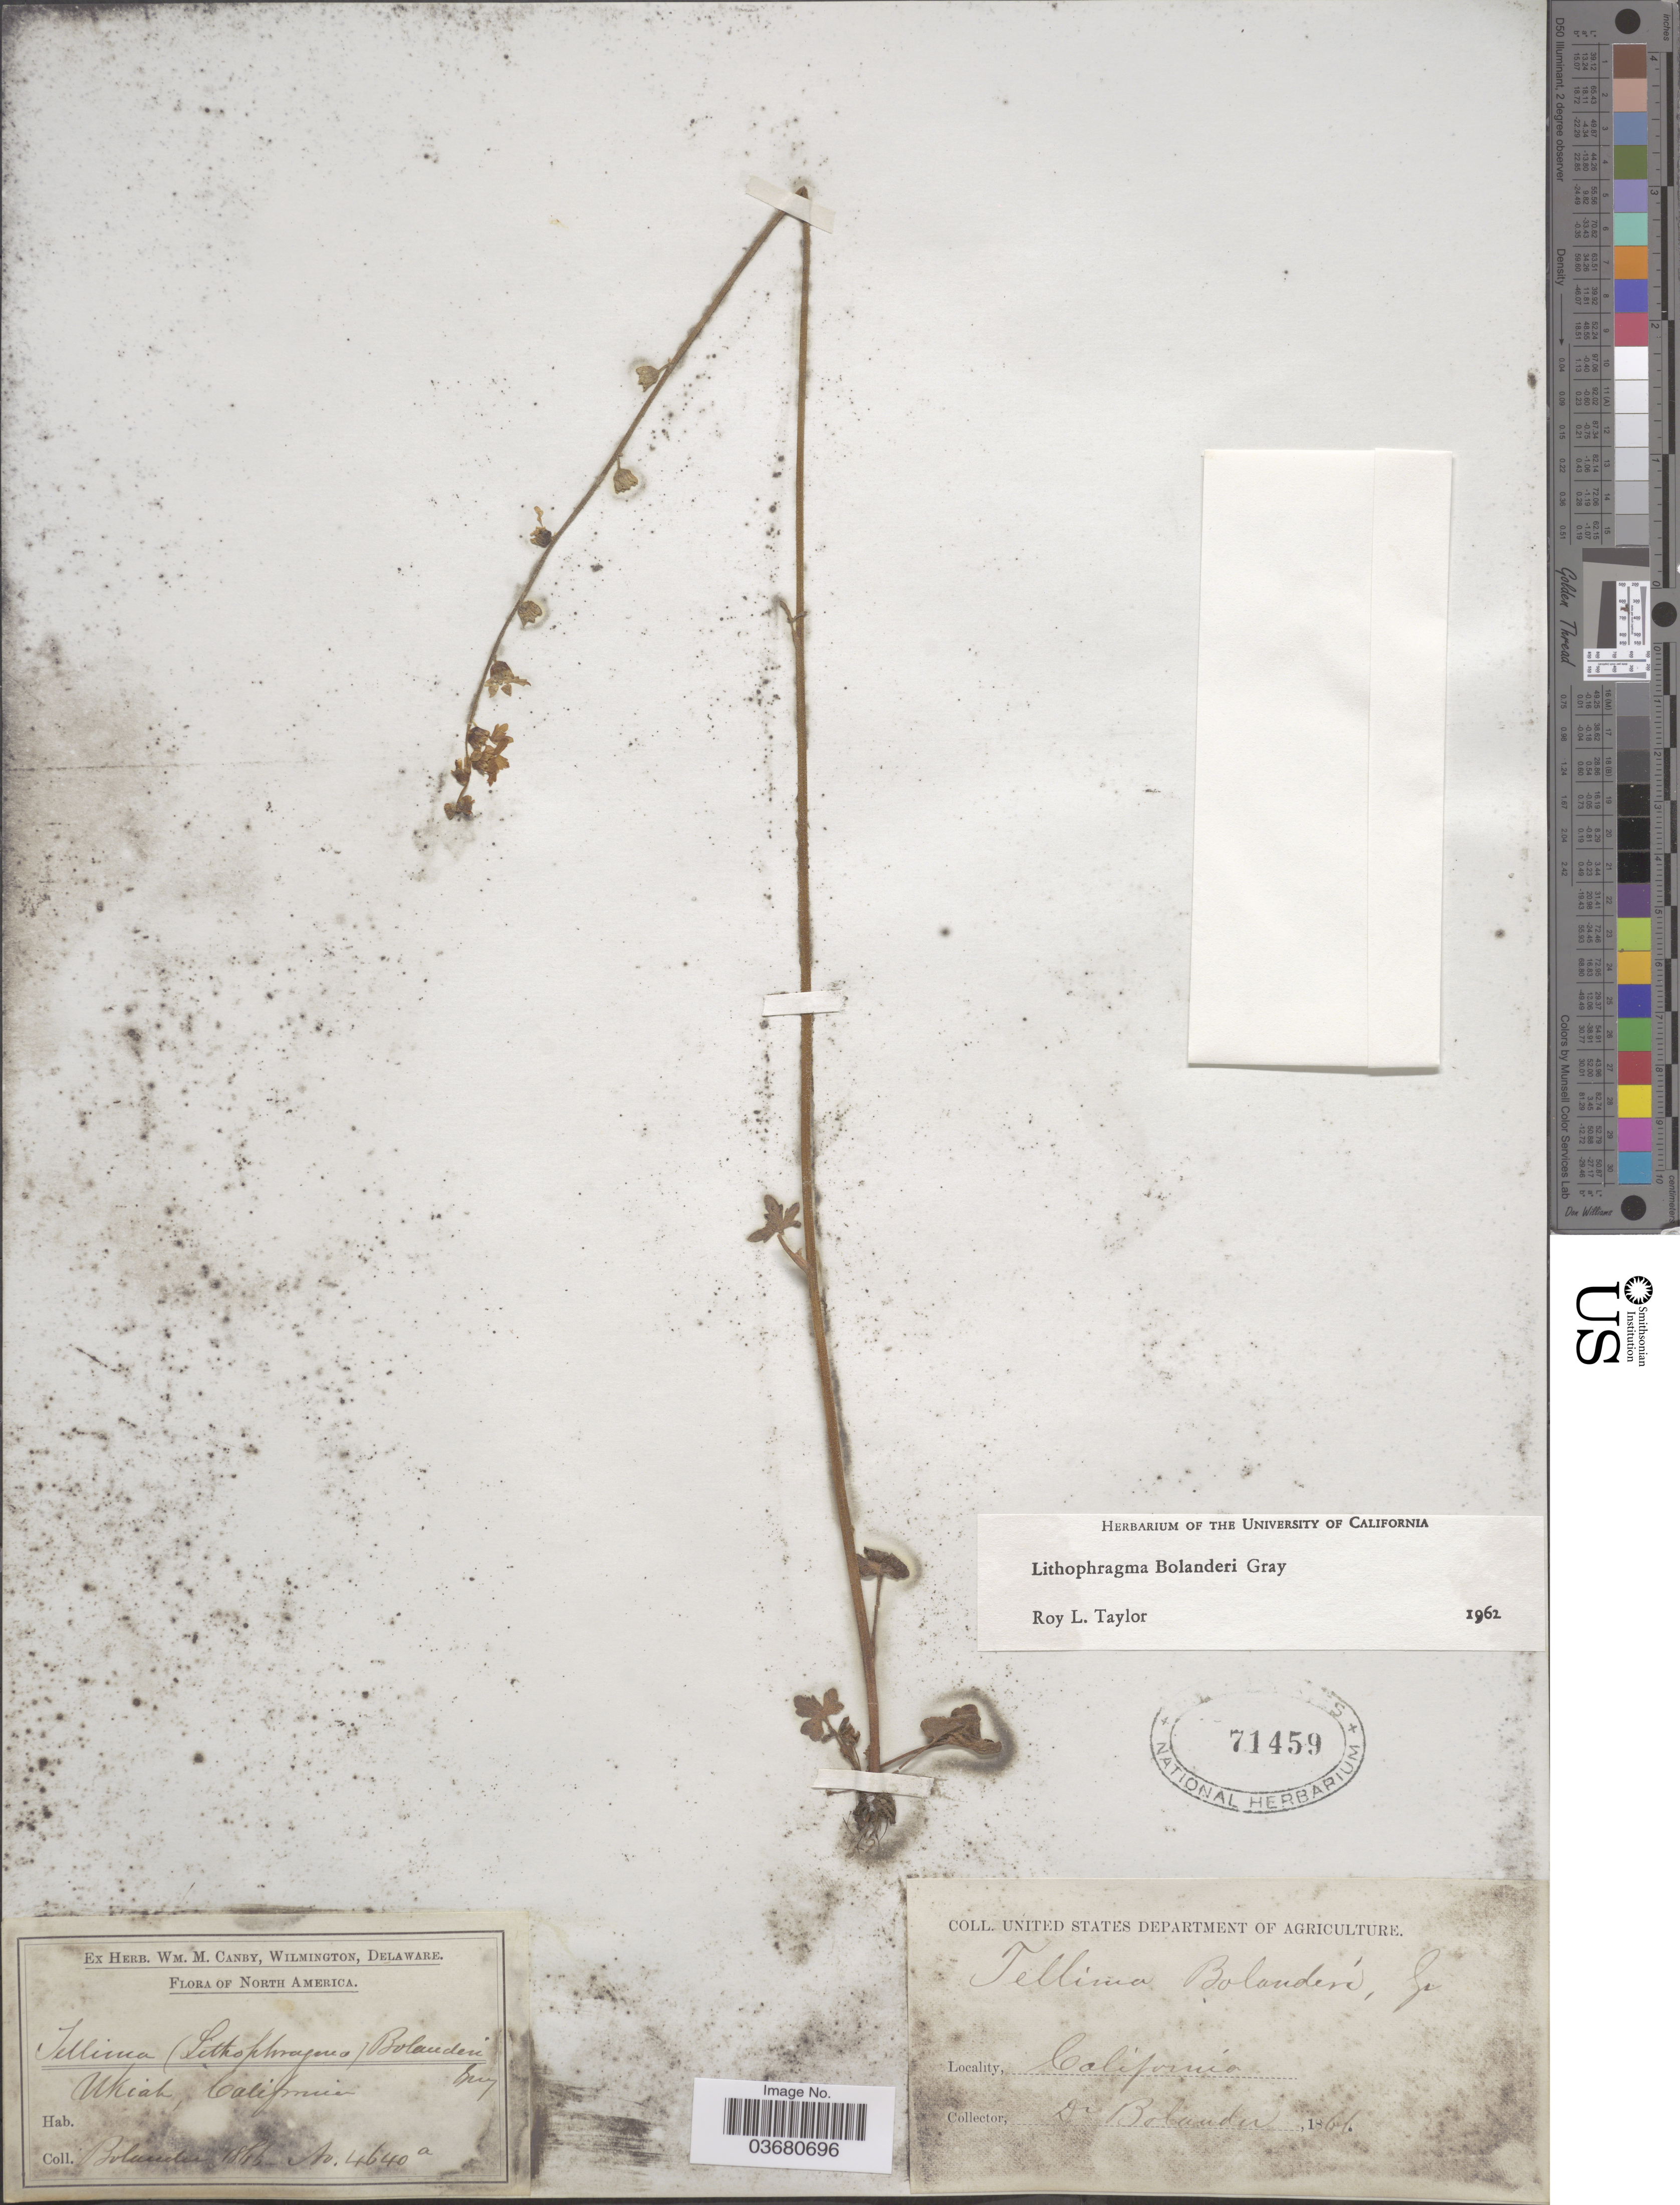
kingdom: Plantae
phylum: Tracheophyta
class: Magnoliopsida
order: Saxifragales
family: Saxifragaceae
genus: Lithophragma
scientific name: Lithophragma bolanderi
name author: A. Gray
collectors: -. Bolander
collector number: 4640a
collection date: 1866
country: United States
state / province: California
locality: Ukiah.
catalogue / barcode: US 71459